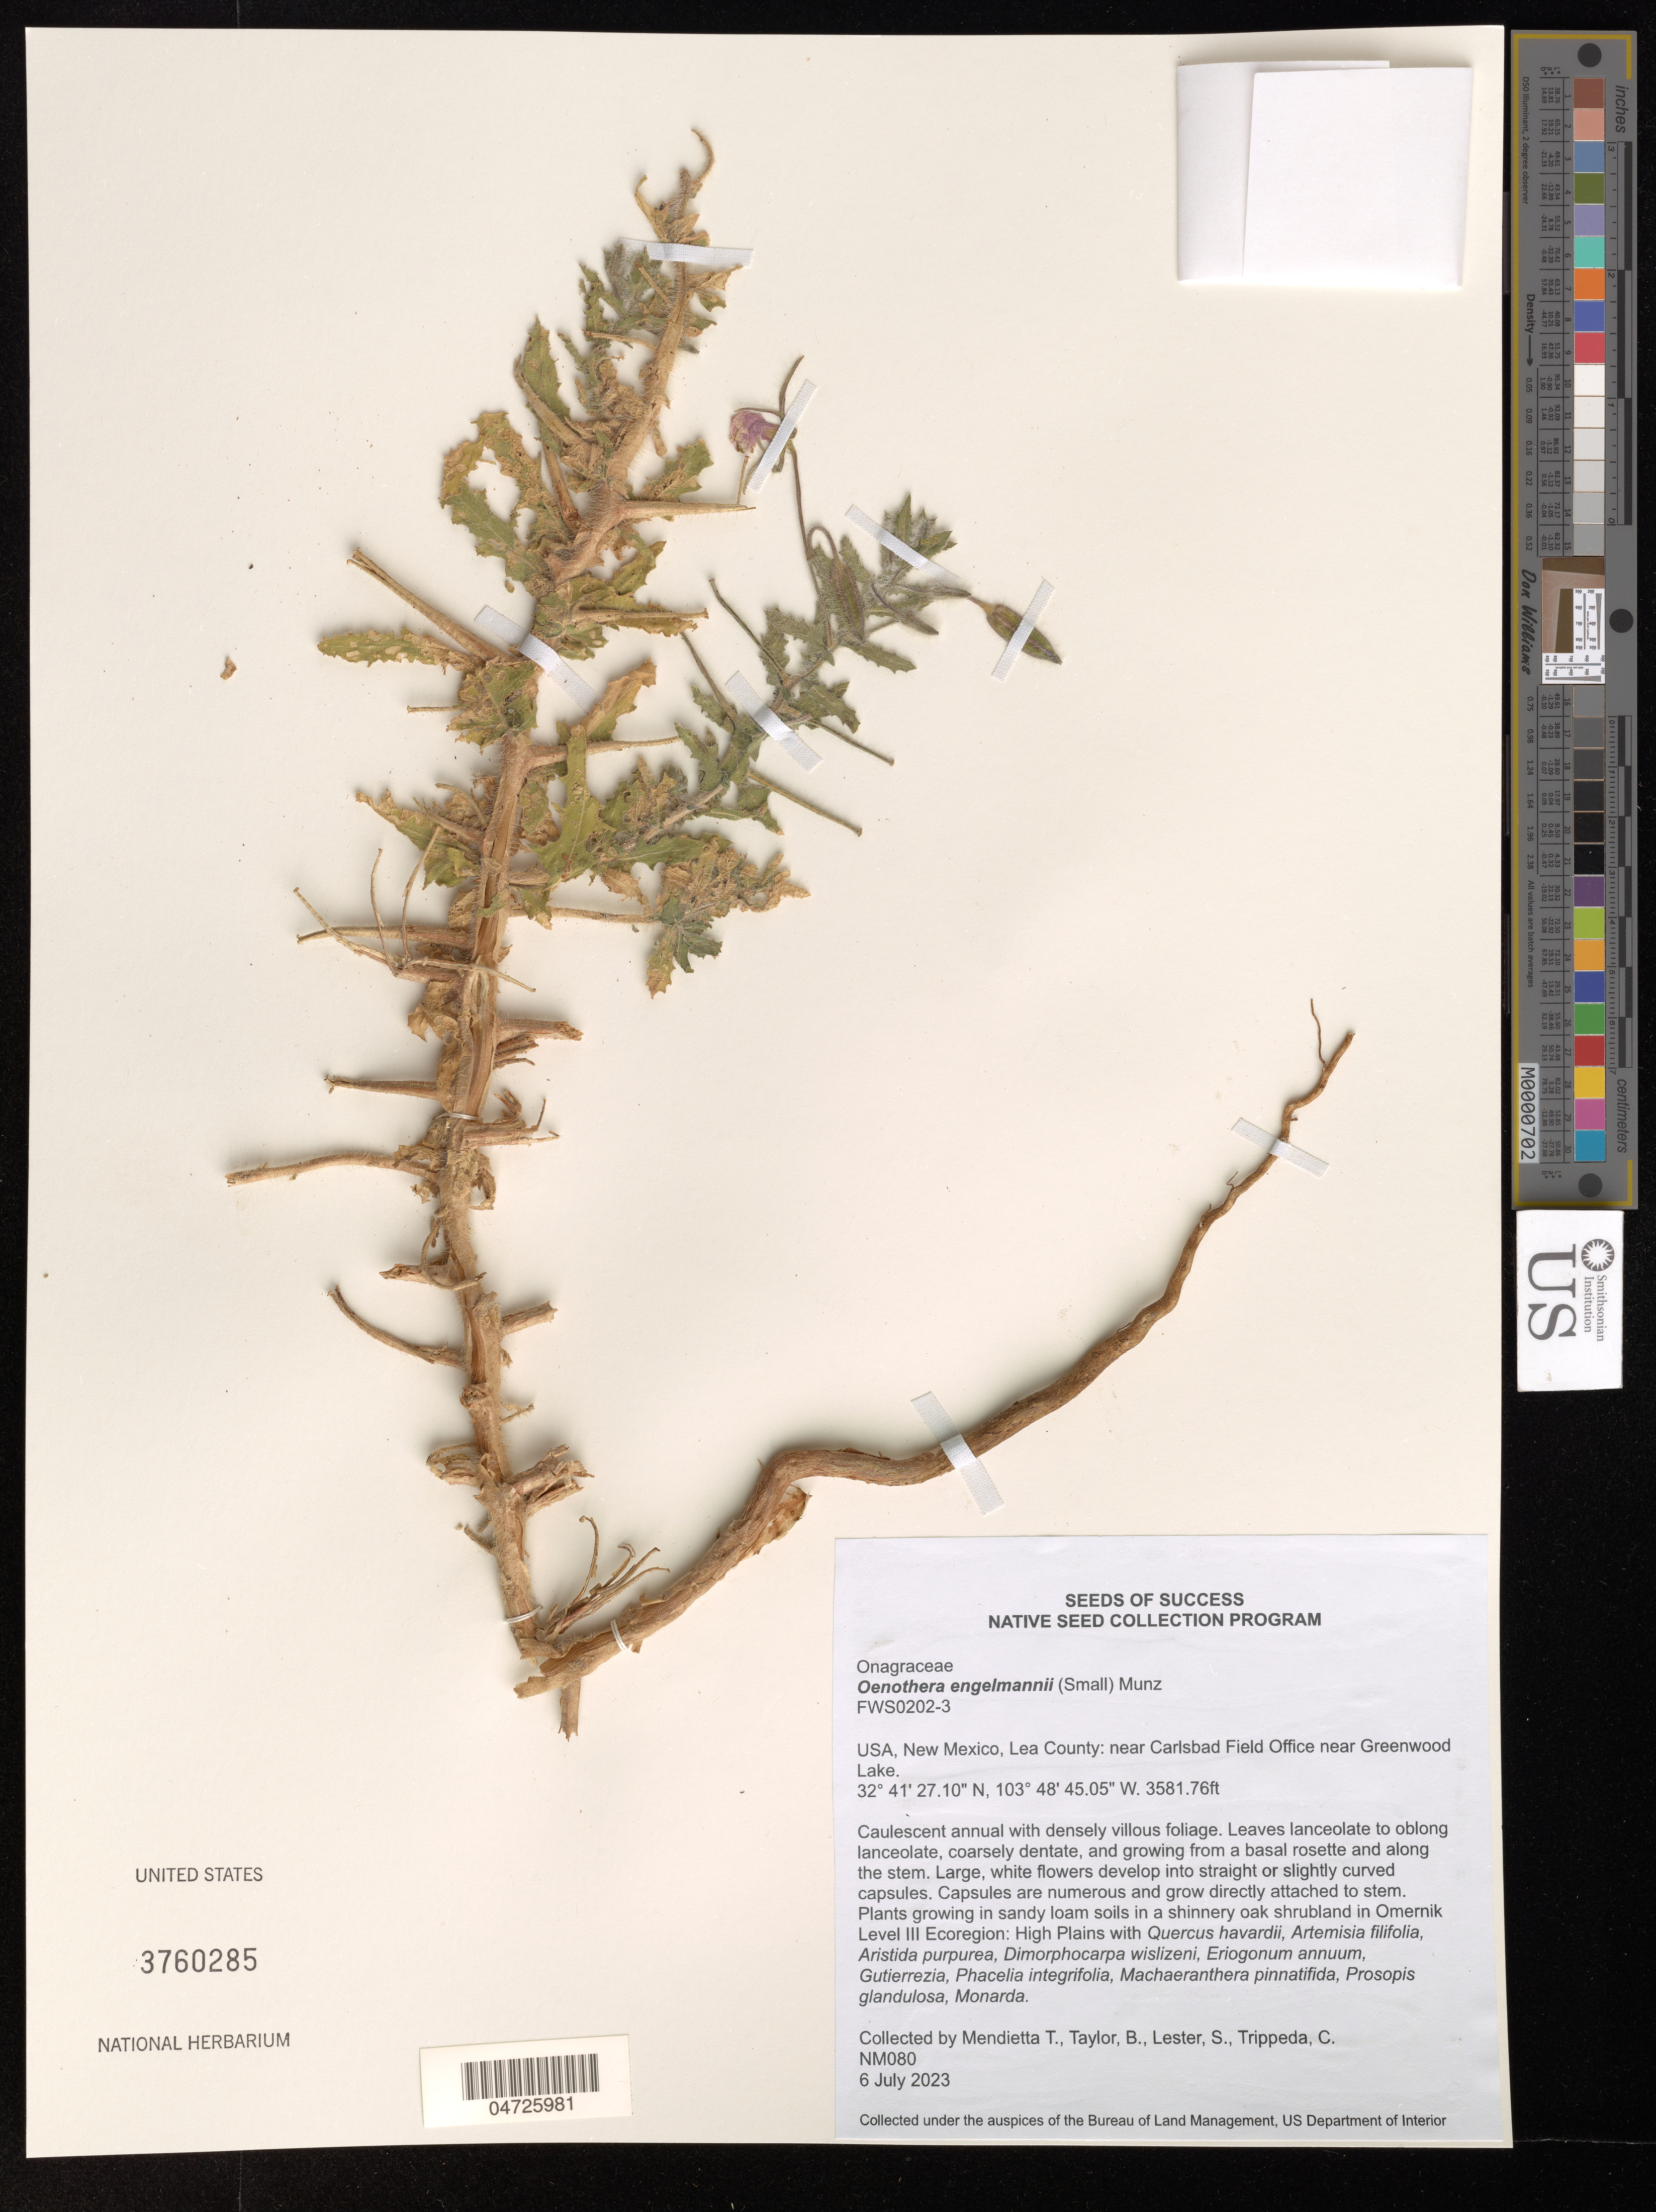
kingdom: Plantae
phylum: Tracheophyta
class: Magnoliopsida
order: Myrtales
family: Onagraceae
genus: Oenothera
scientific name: Oenothera engelmannii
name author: (Small) Munz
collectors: T. Mendietta & B. Taylor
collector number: NM080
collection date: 2023-07-06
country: United States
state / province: New Mexico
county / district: Lea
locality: Lea County: near Carlsbad Field Office near Greenwood Lake.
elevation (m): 1091.72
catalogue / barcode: US 3760285